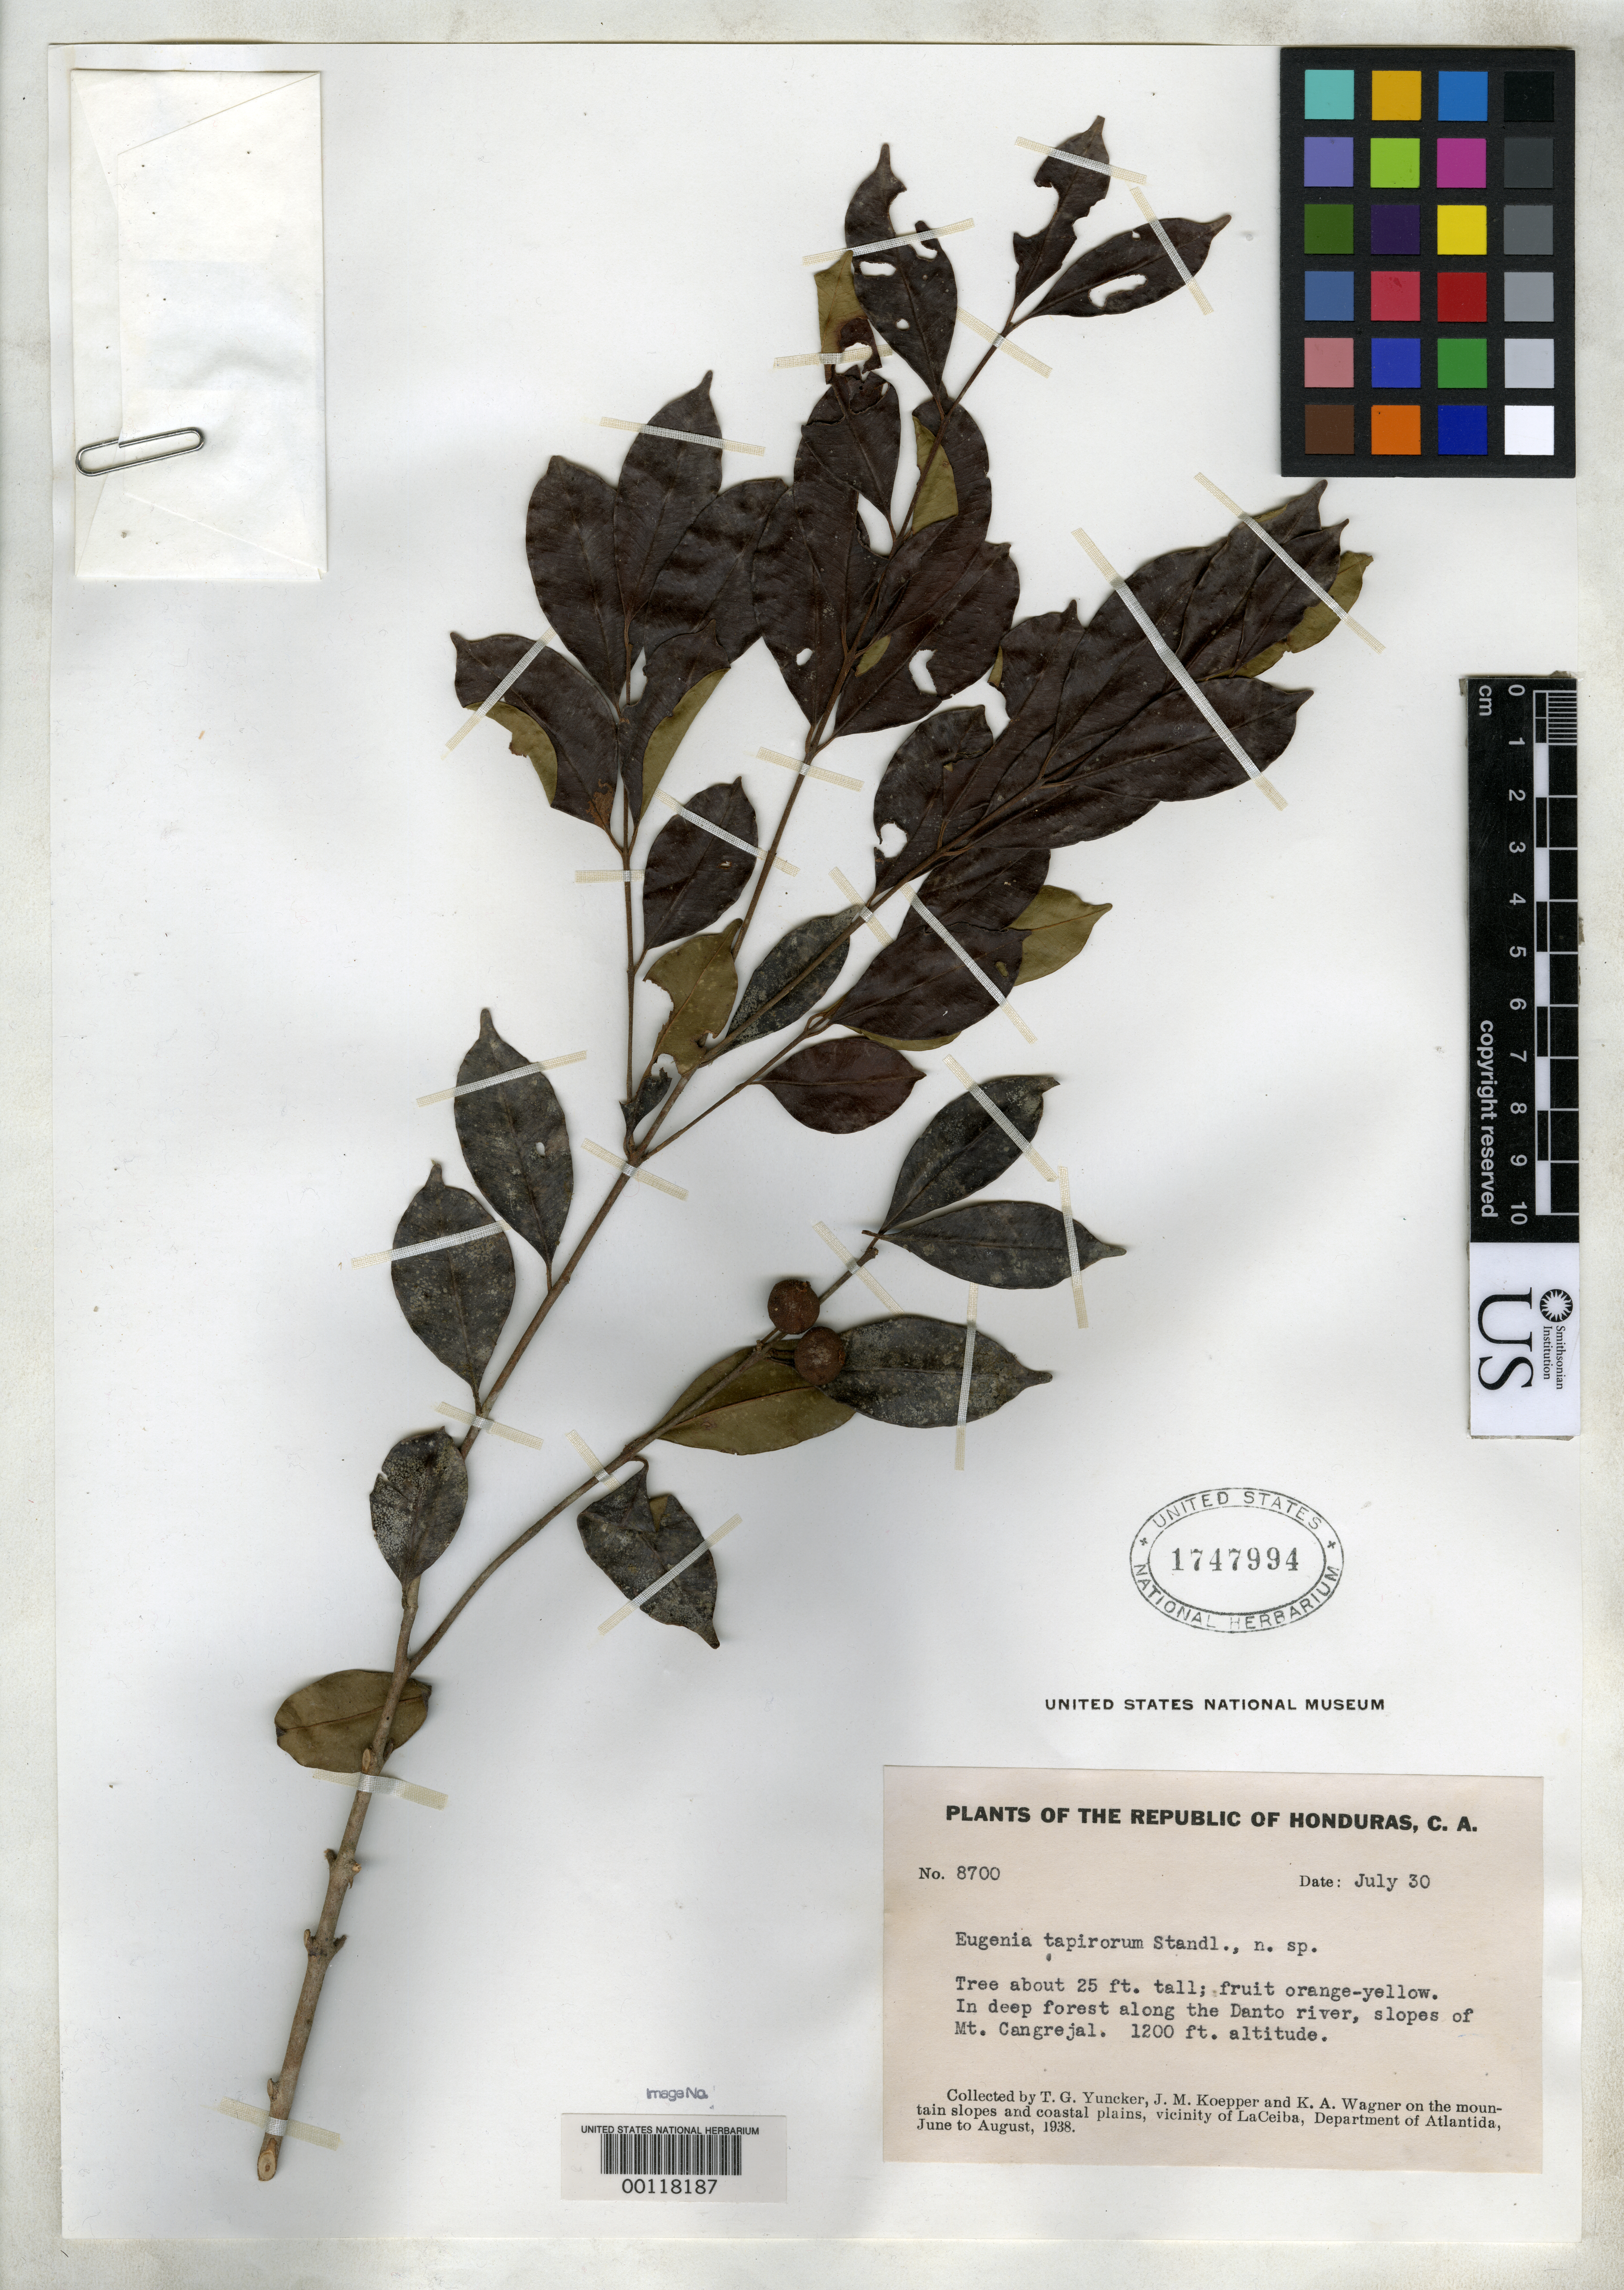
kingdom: Plantae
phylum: Tracheophyta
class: Magnoliopsida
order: Myrtales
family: Myrtaceae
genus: Eugenia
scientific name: Eugenia tapirorum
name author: Standl. in Yunck.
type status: Isotype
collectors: T. G. Yuncker, J. M. Koepper & K. A. Wagner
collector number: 8700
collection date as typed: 30 Jul 1938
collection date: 1938-07-30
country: Honduras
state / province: Atlántida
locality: La Ceiba, Mt. Cangrejal, along Rio Danto.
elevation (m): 360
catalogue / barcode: US 1747994